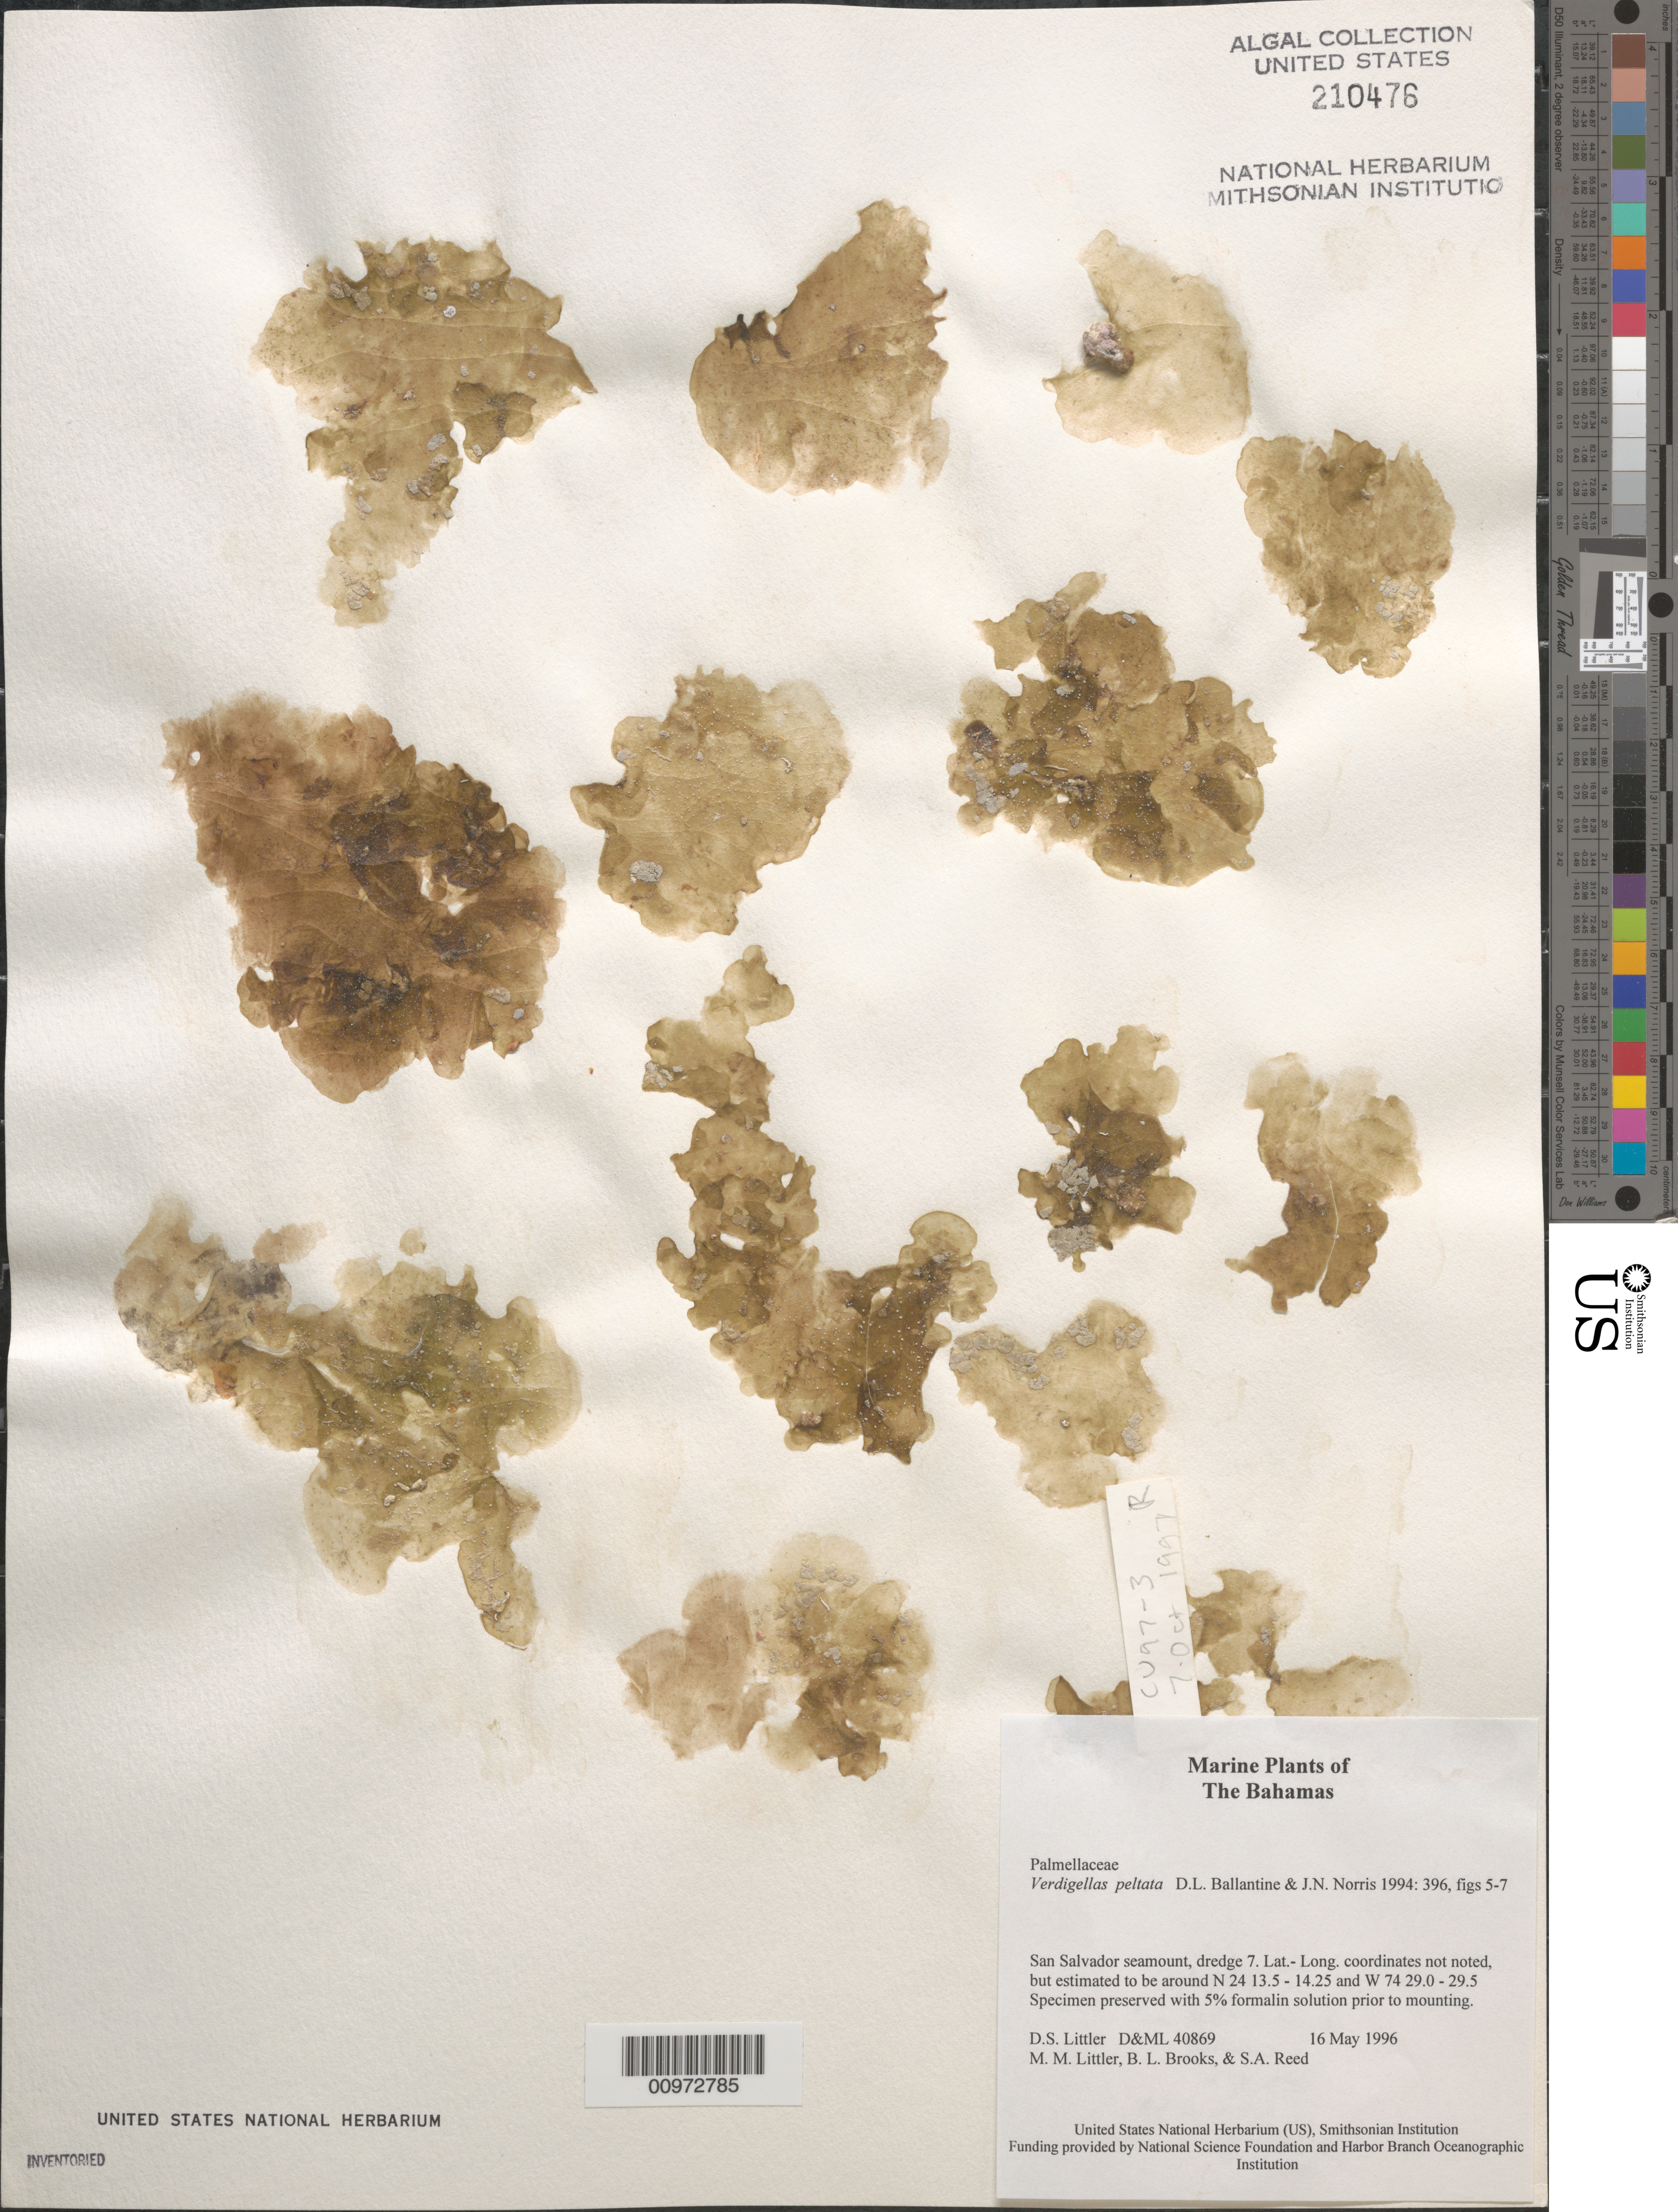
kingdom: Plantae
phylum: Chlorophyta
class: Prasinophyceae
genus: Verdigellas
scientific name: Verdigellas peltata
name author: D.L. Ballant. & J.N. Norris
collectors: D. S. Littler, M. M. Littler, B. Brooks & S. Reed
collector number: D&ML 40869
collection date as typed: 16 May 1996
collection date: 1996-05-16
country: Bahamas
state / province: San Salvador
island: San Salvador Island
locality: Seamount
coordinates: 24 13.5'N, 74 29.0'W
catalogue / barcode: US 210476